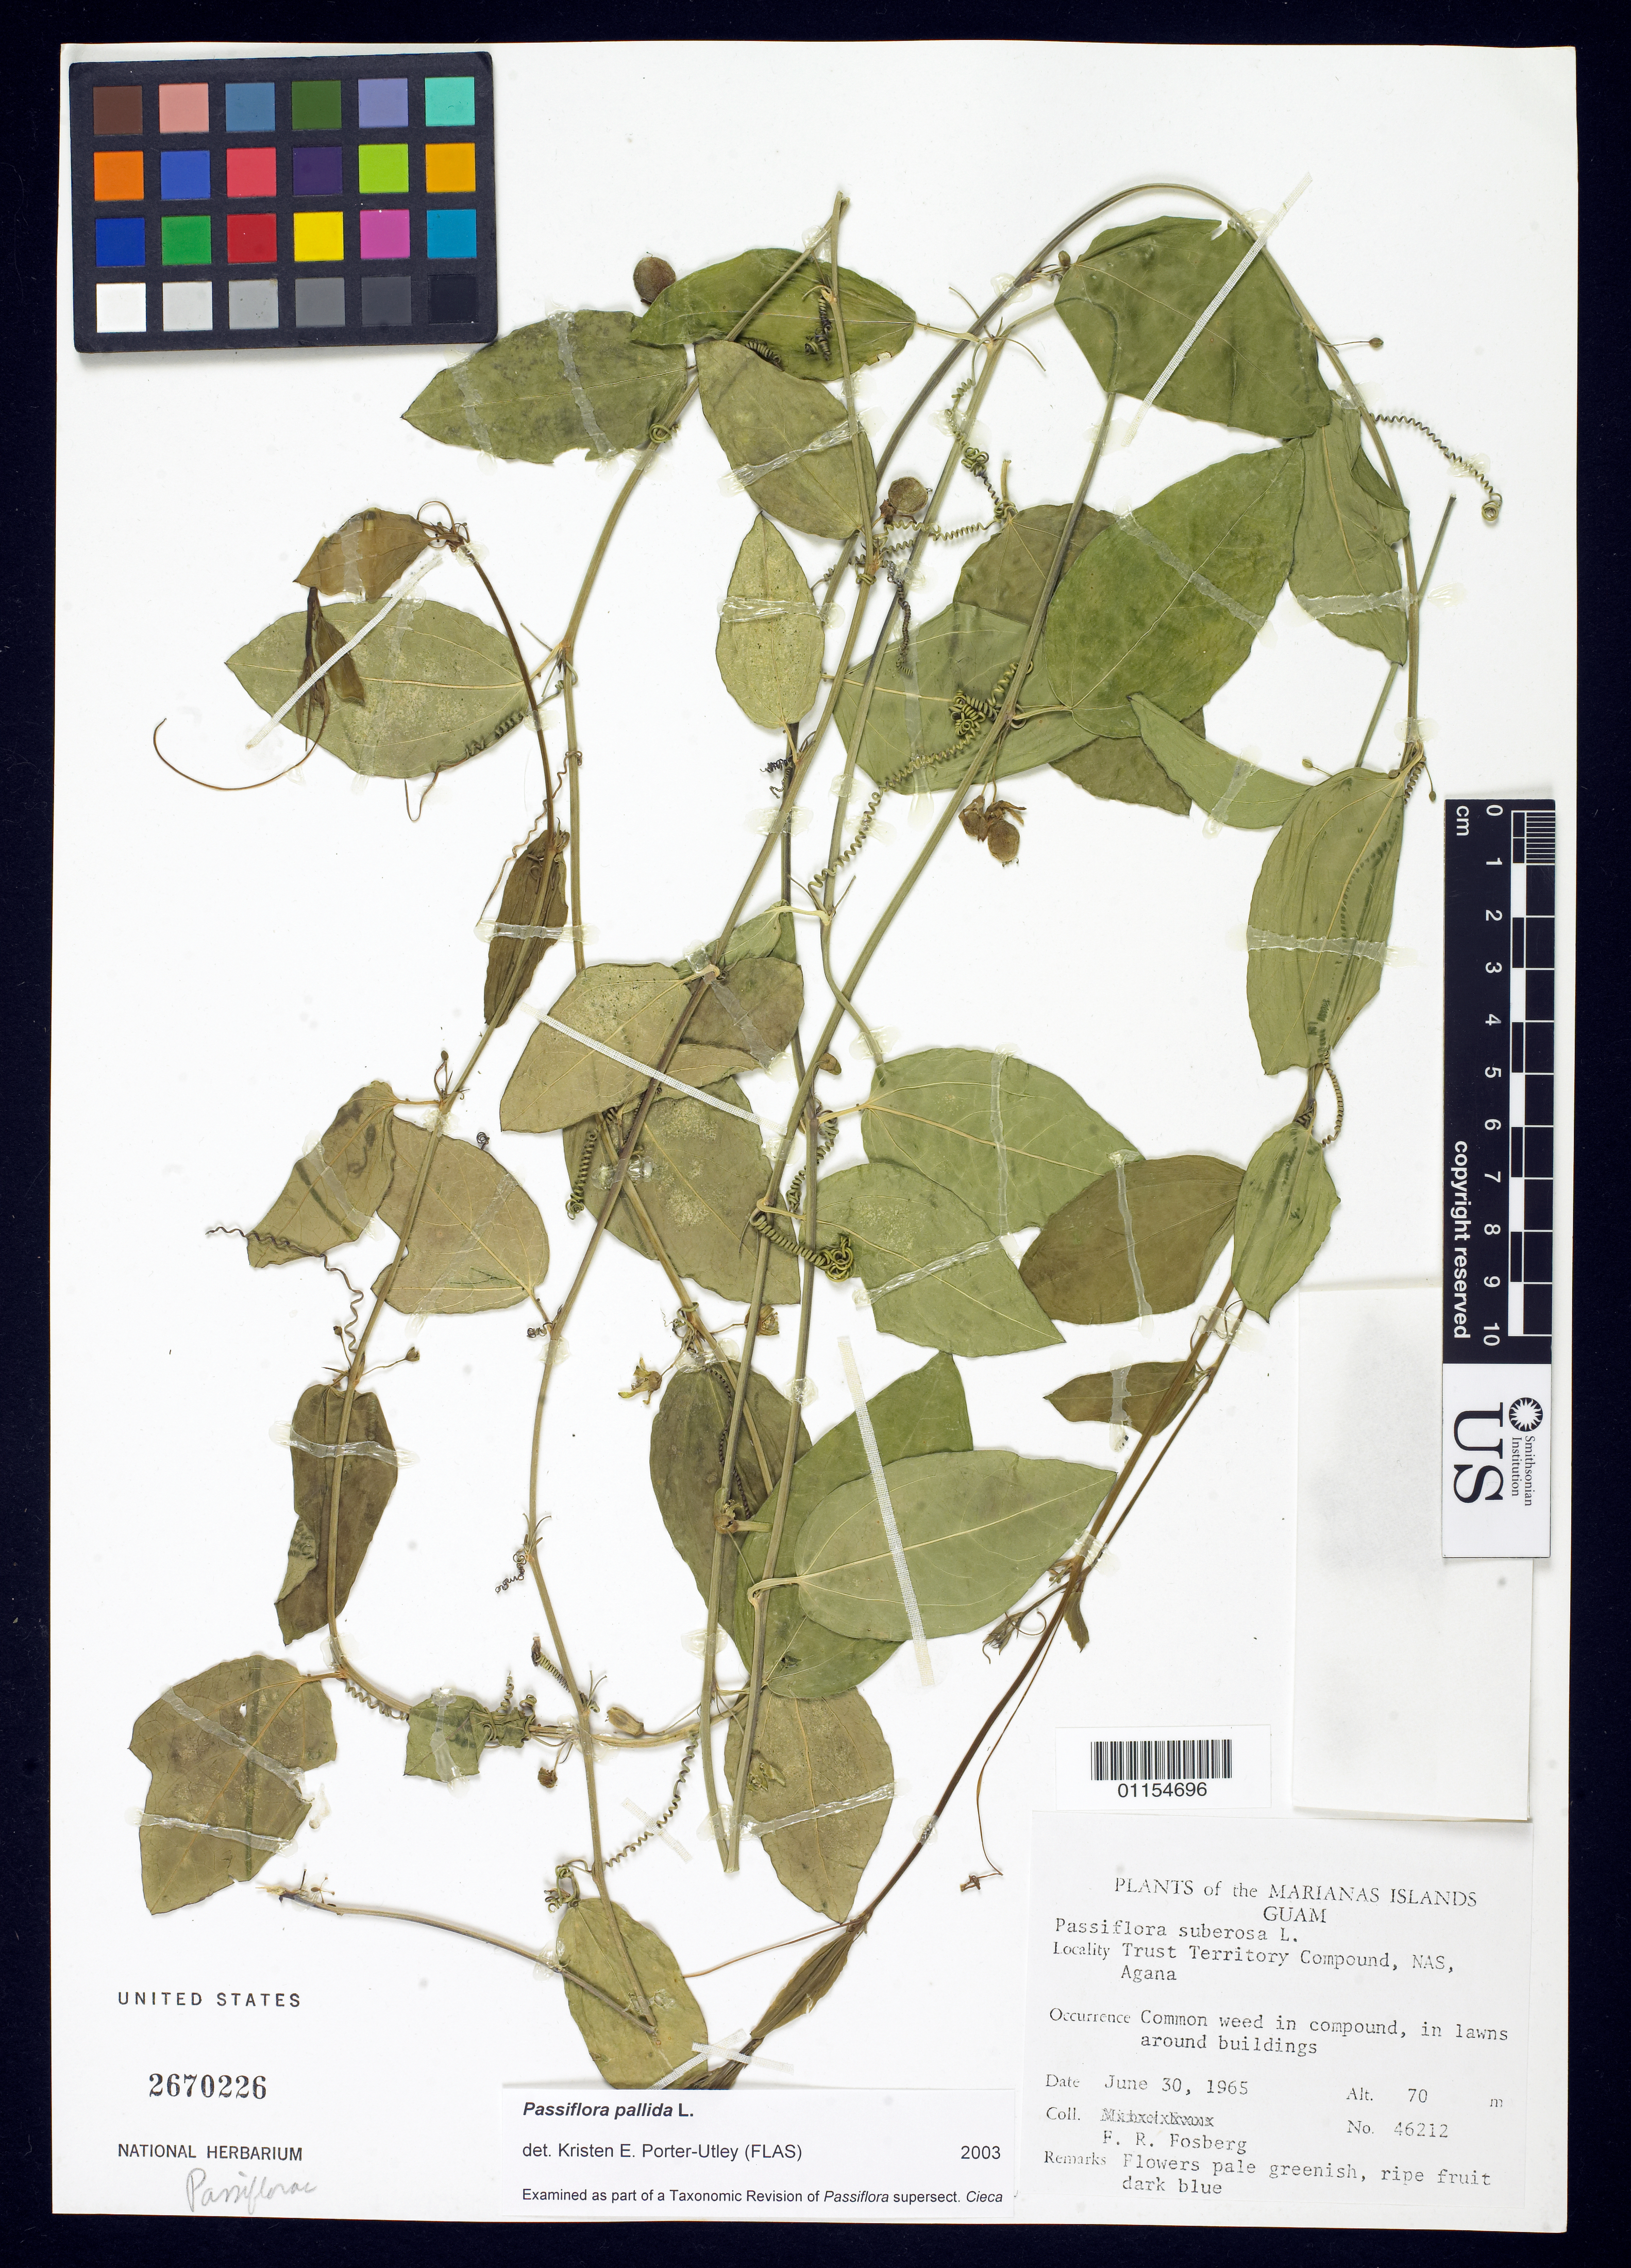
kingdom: Plantae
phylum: Tracheophyta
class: Magnoliopsida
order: Malpighiales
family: Passifloraceae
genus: Passiflora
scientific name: Passiflora pallida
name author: L.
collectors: F. R. Fosberg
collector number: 46212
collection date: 1965-06-30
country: Guam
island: Guam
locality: trust territory compound, NAS, Agana.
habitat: weed in compound, in lawns around buildings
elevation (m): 70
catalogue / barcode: US 2670226